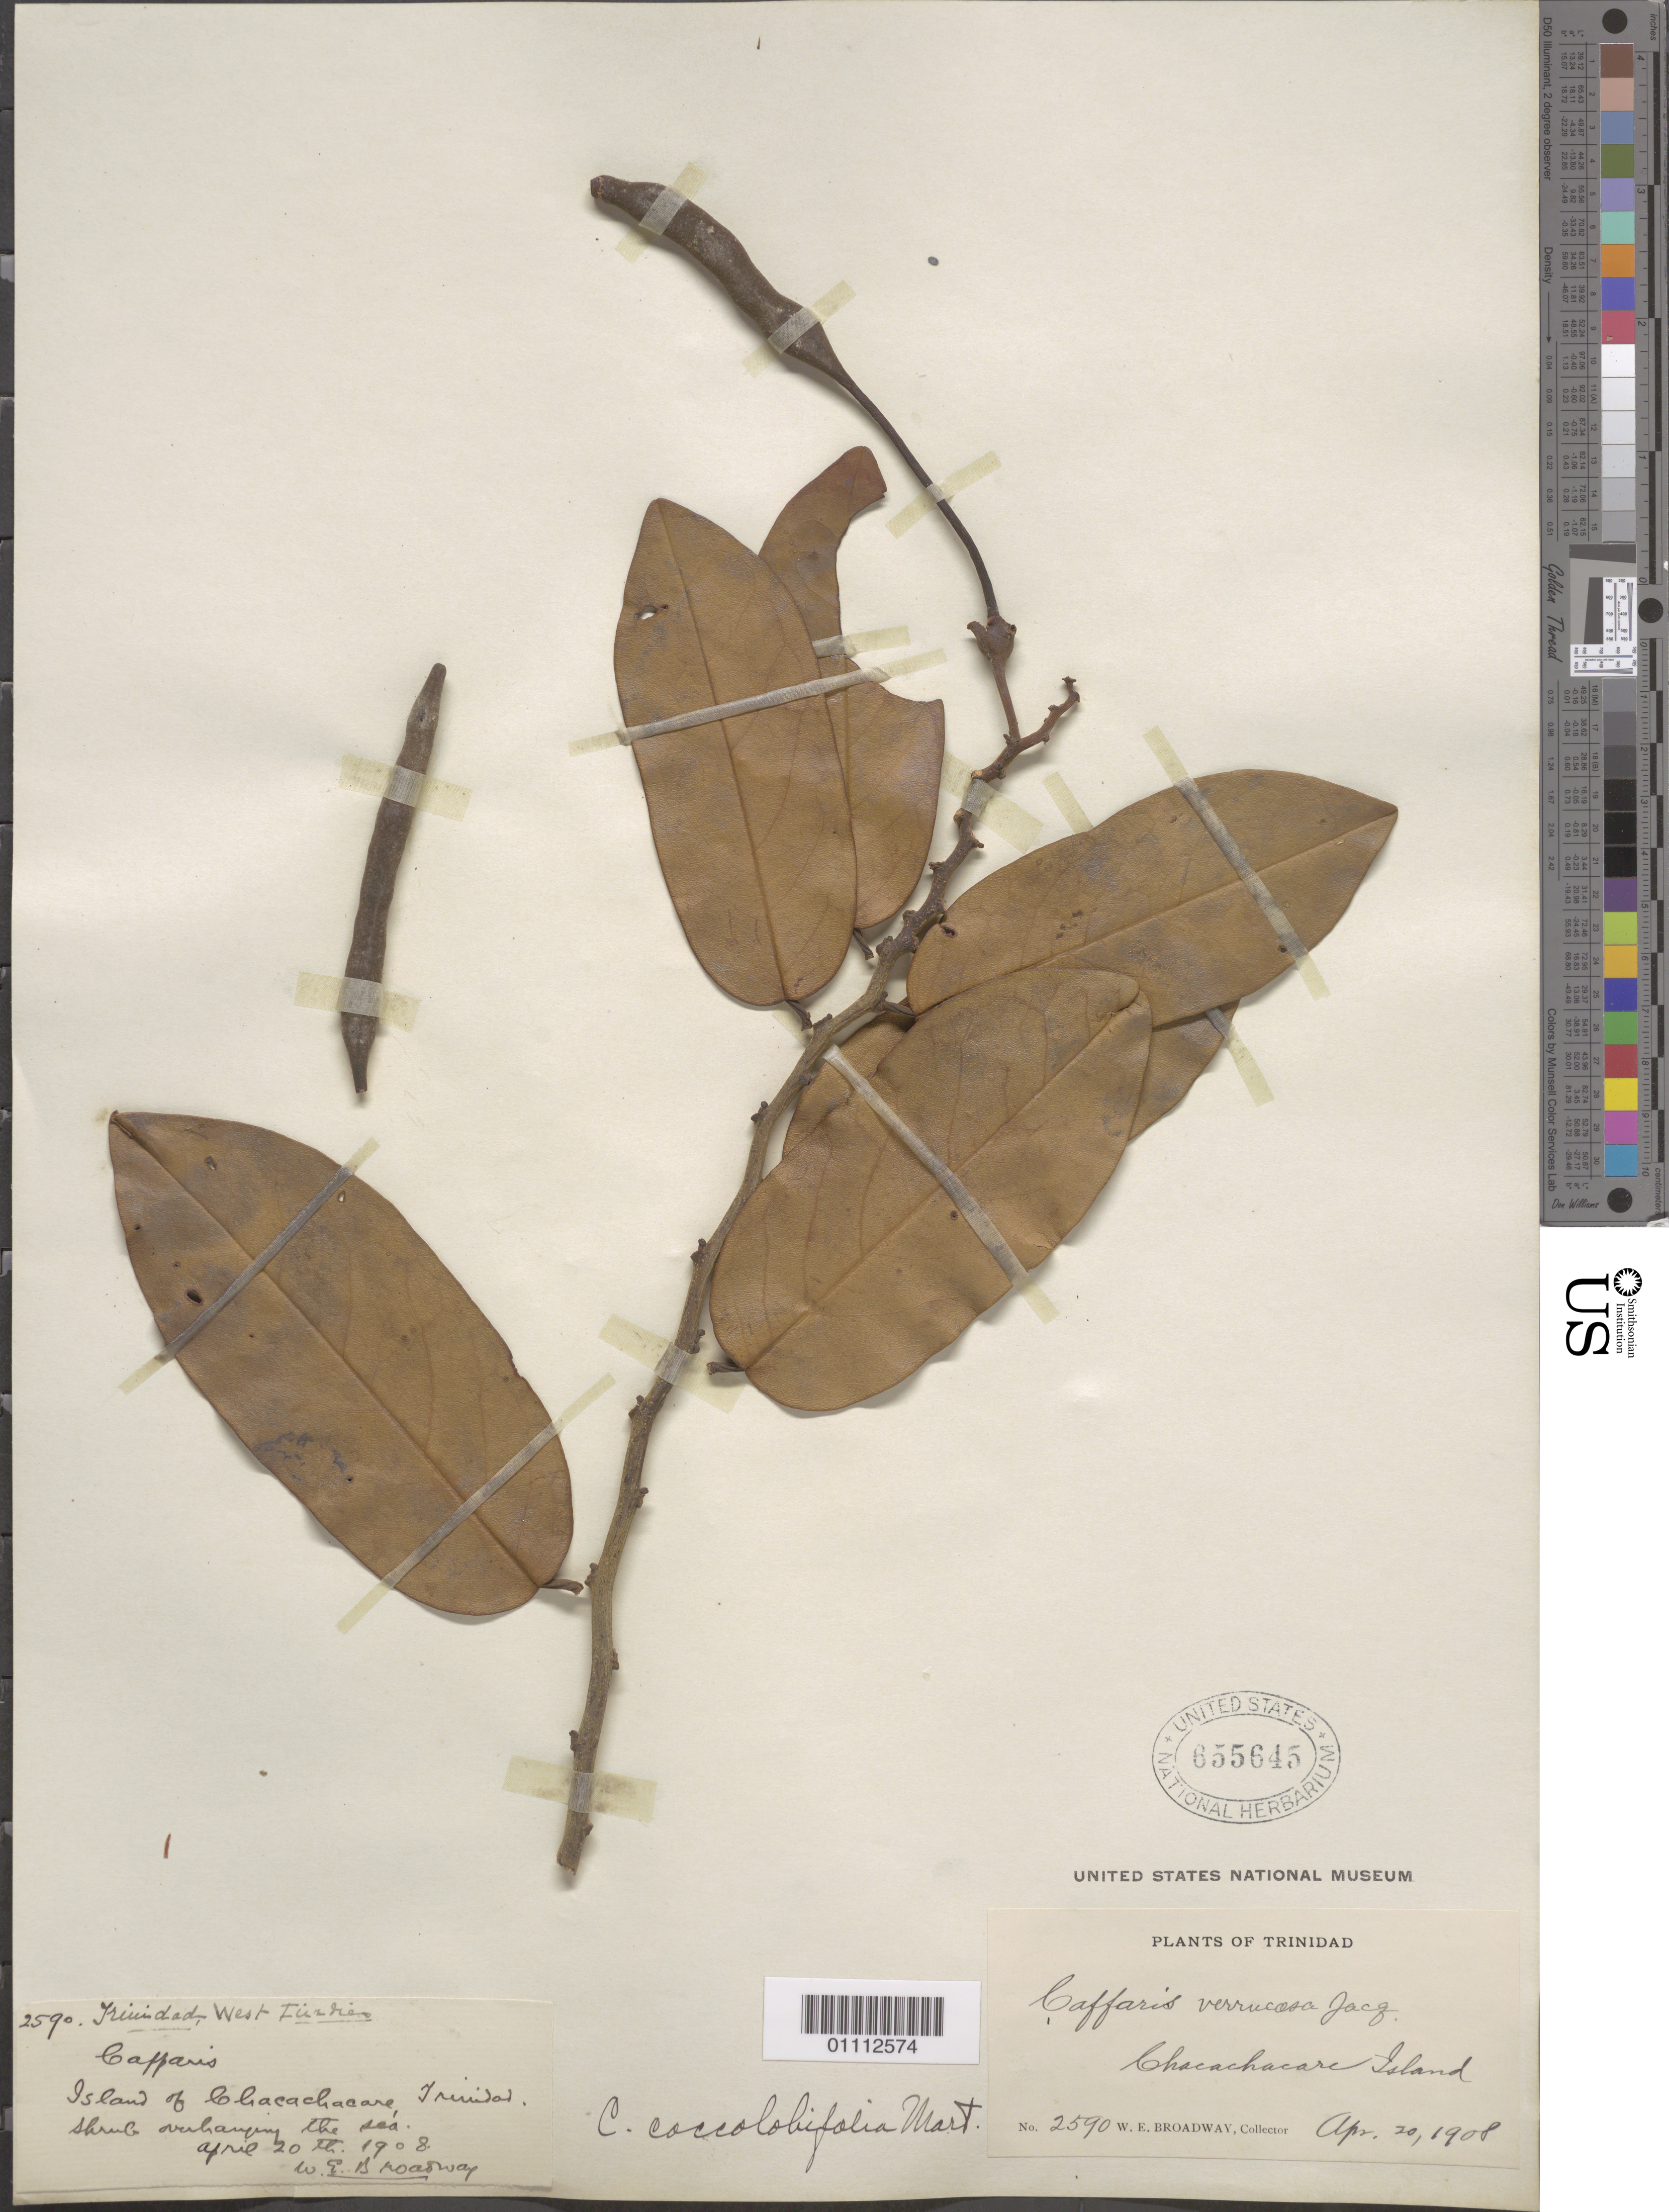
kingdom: Plantae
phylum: Tracheophyta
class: Magnoliopsida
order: Brassicales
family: Capparaceae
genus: Cynophalla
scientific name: Cynophalla hastata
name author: (Jacq.) J. Presl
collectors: W. E. Broadway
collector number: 2590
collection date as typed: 20 Apr 1908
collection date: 1908-04-20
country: Trinidad and Tobago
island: Chacachacare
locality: Chacachacare island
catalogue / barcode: US 655645